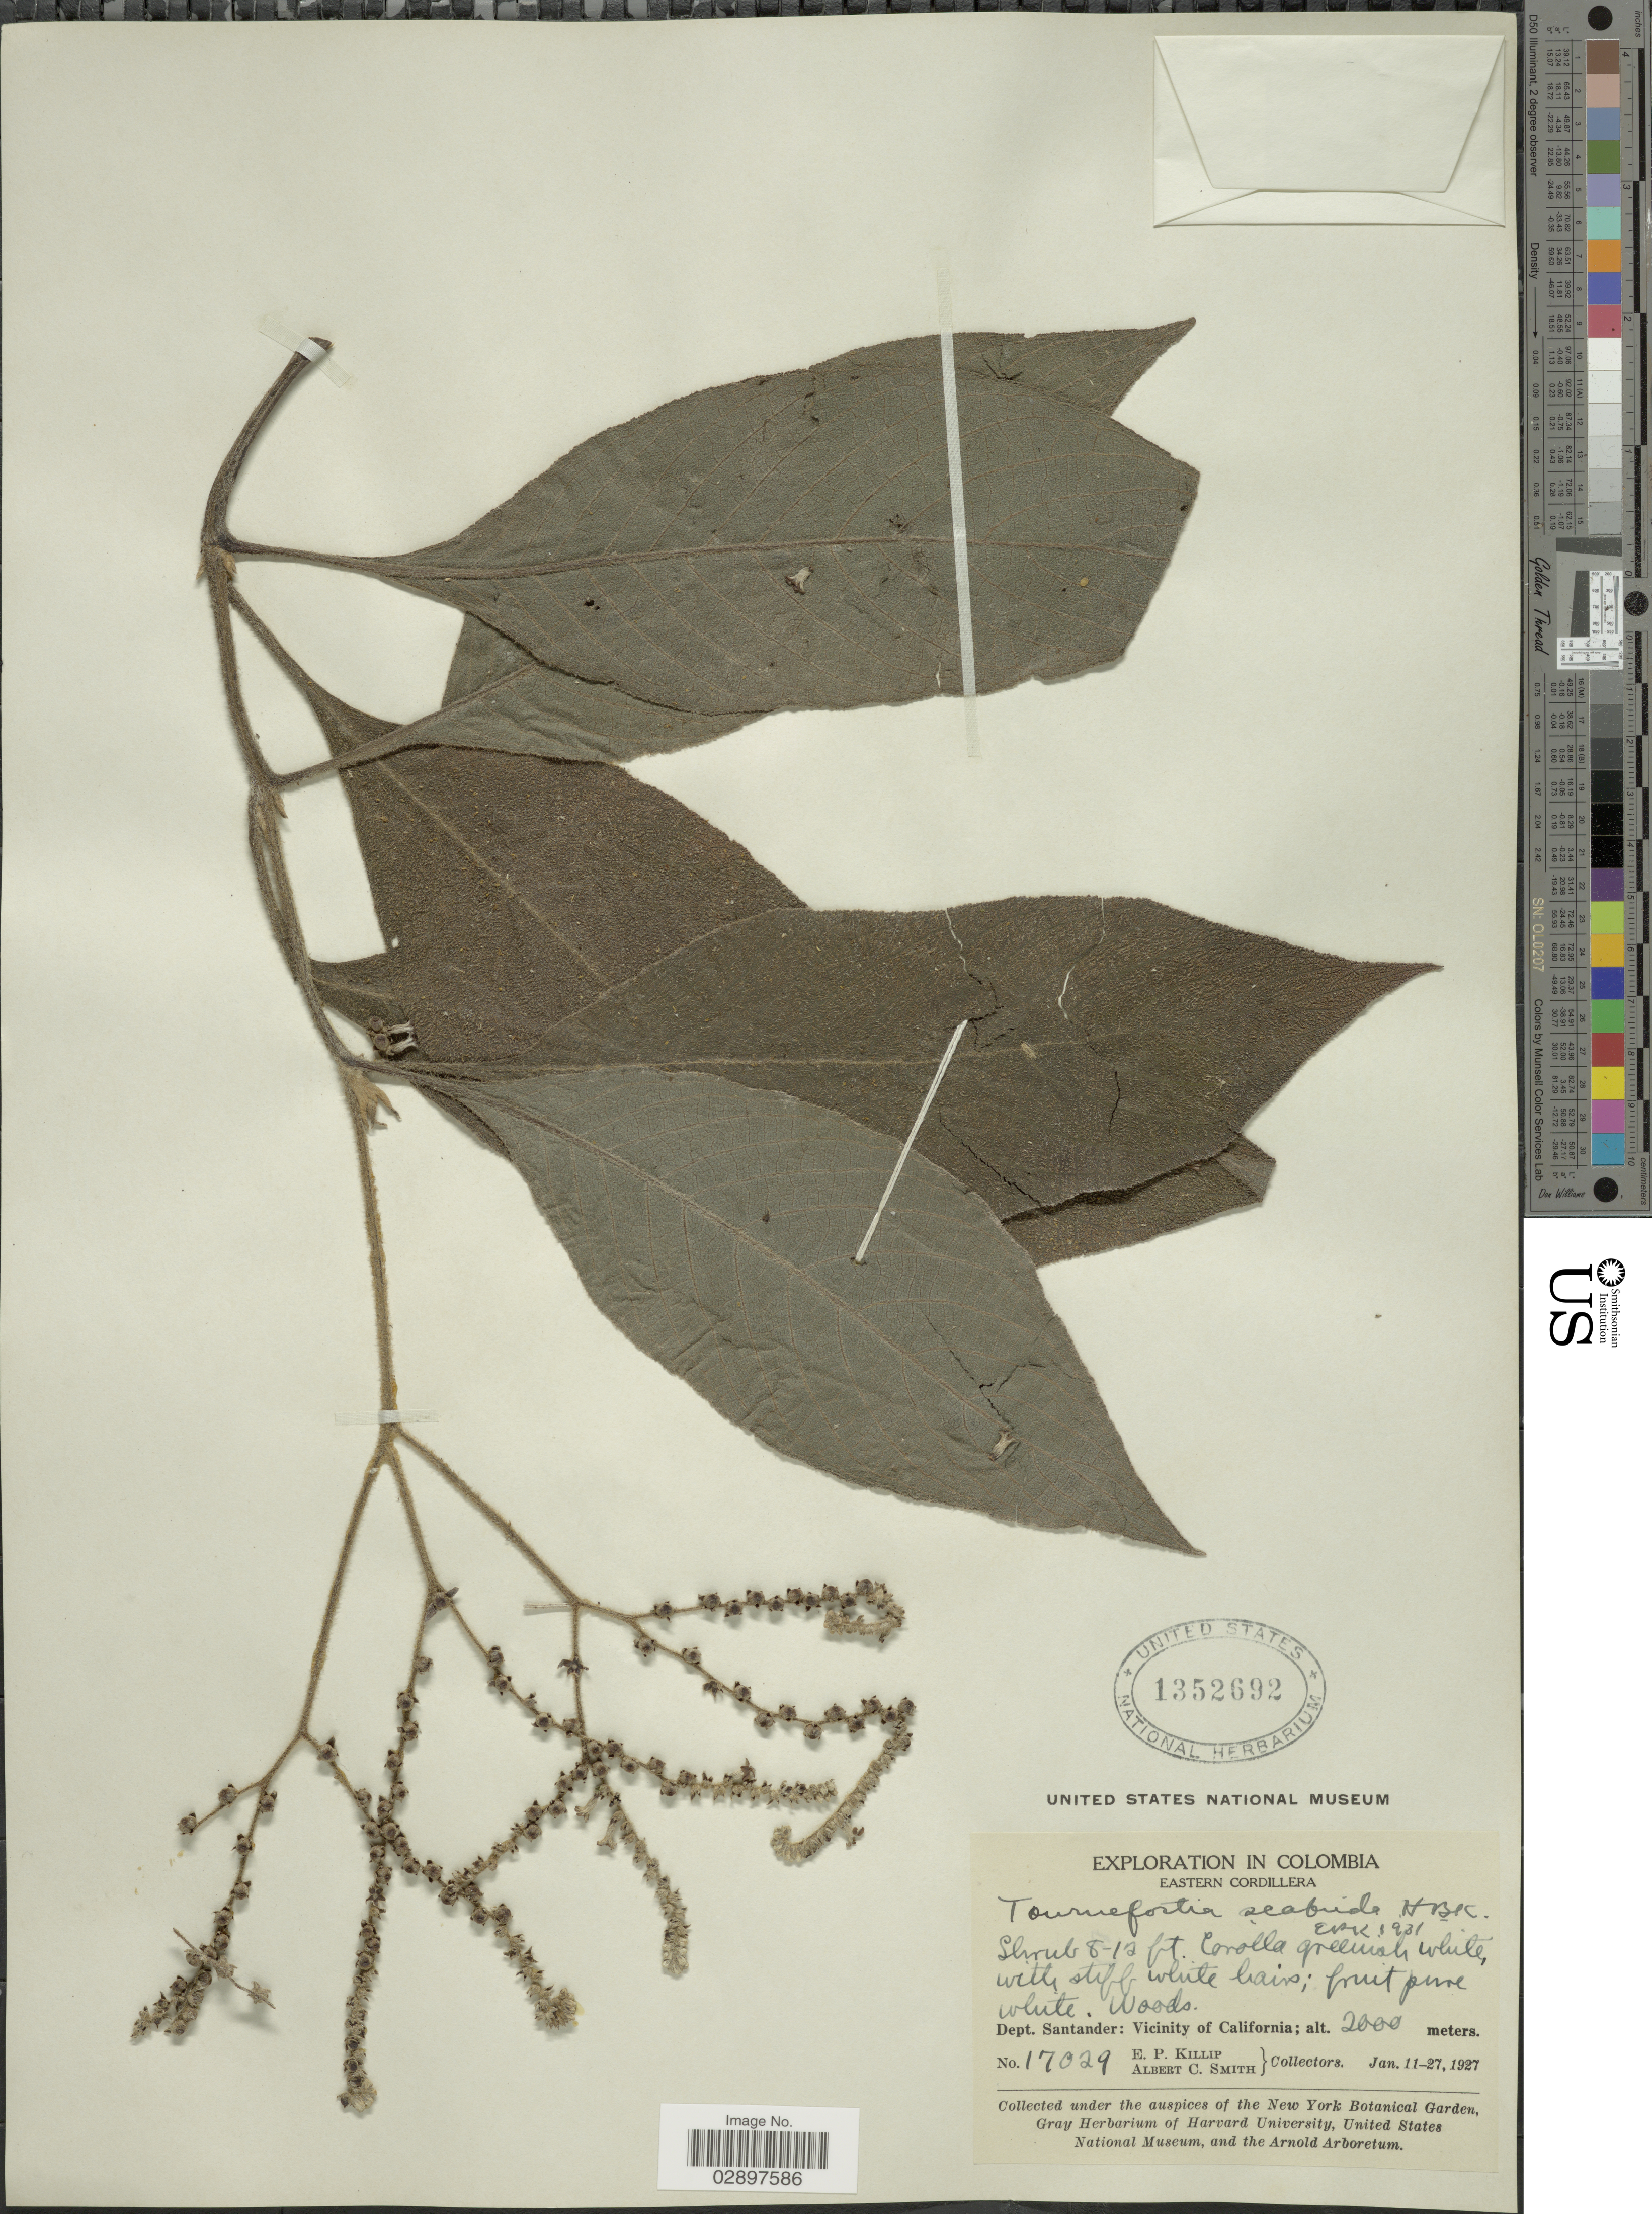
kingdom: Plantae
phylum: Tracheophyta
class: Magnoliopsida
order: Boraginales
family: Heliotropiaceae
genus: Tournefortia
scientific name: Tournefortia scabrida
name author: Kunth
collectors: E. P. Killip & A. C. Smith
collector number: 17029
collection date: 1927-01-11/1927-01-27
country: Colombia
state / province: Santander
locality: Eastern Cordillera. Dept. Santander: Vicinity of California.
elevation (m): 2000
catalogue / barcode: US 1352692